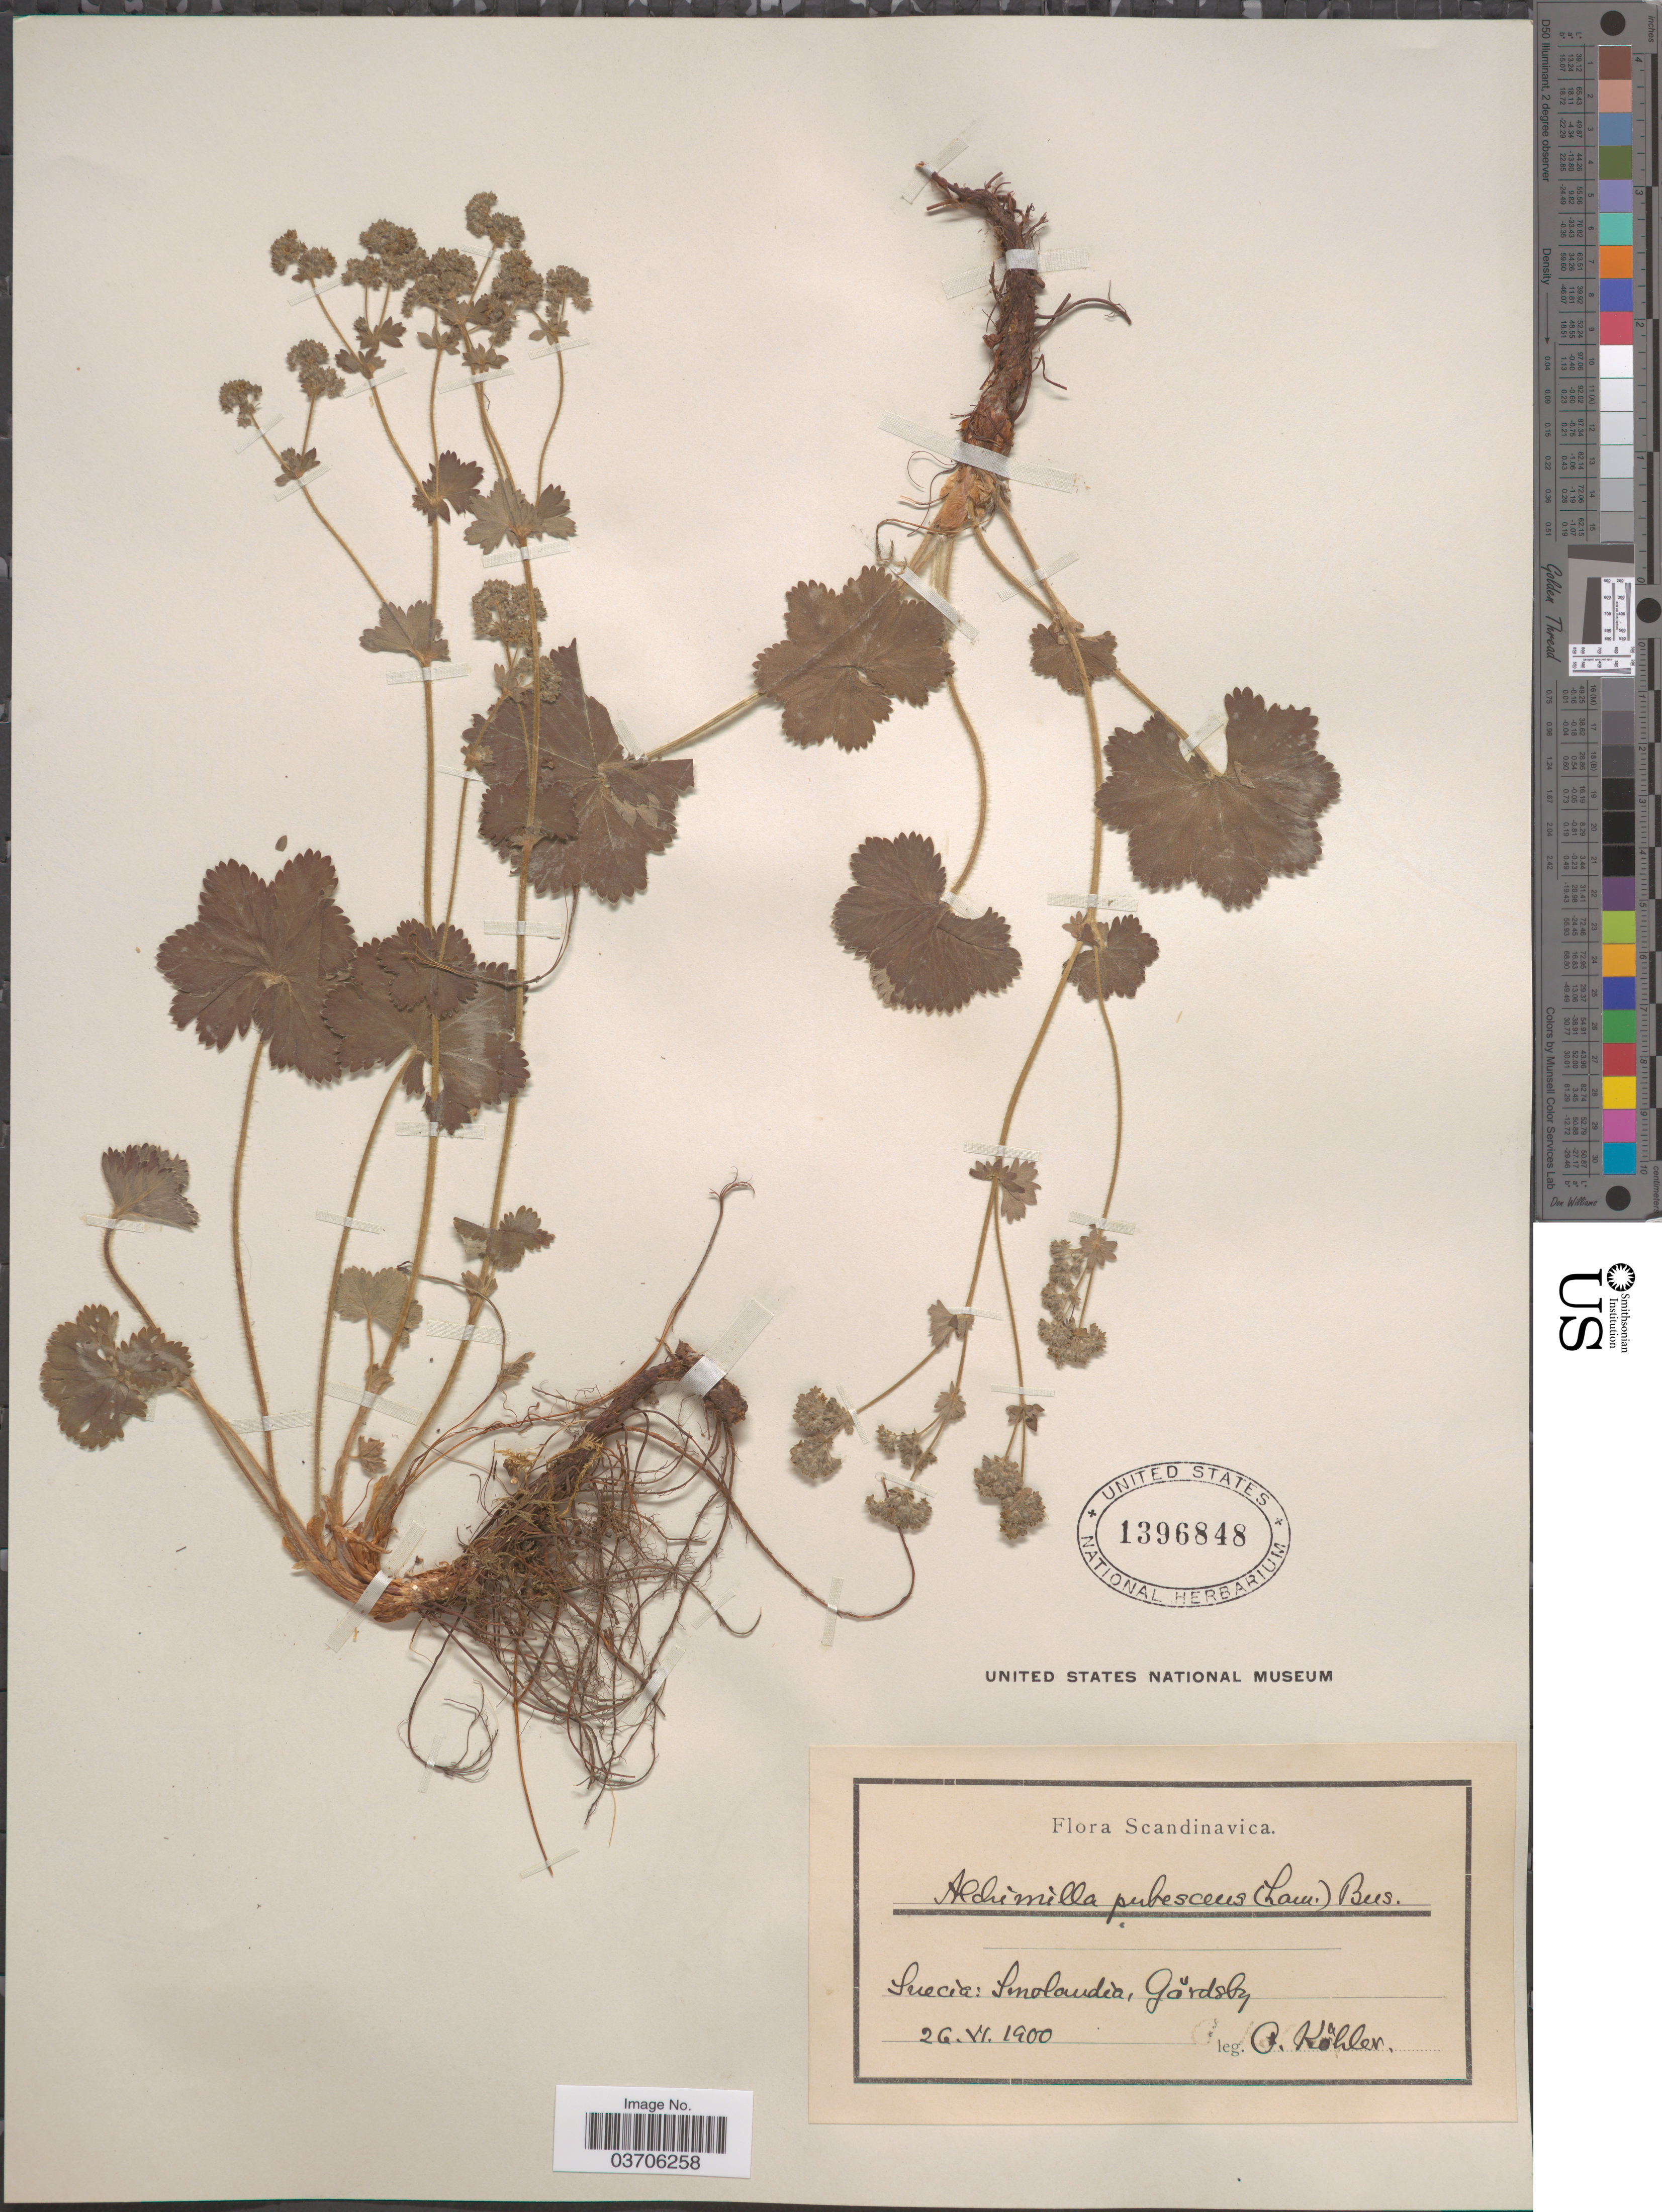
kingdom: Plantae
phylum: Tracheophyta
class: Magnoliopsida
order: Rosales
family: Rosaceae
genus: Alchemilla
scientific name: Alchemilla pubescens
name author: M. Bieb.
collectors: O. Köhler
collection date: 1900-06-26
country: Sweden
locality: Suecìa: Sinolandìa, Gärdsby.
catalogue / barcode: US 1396848